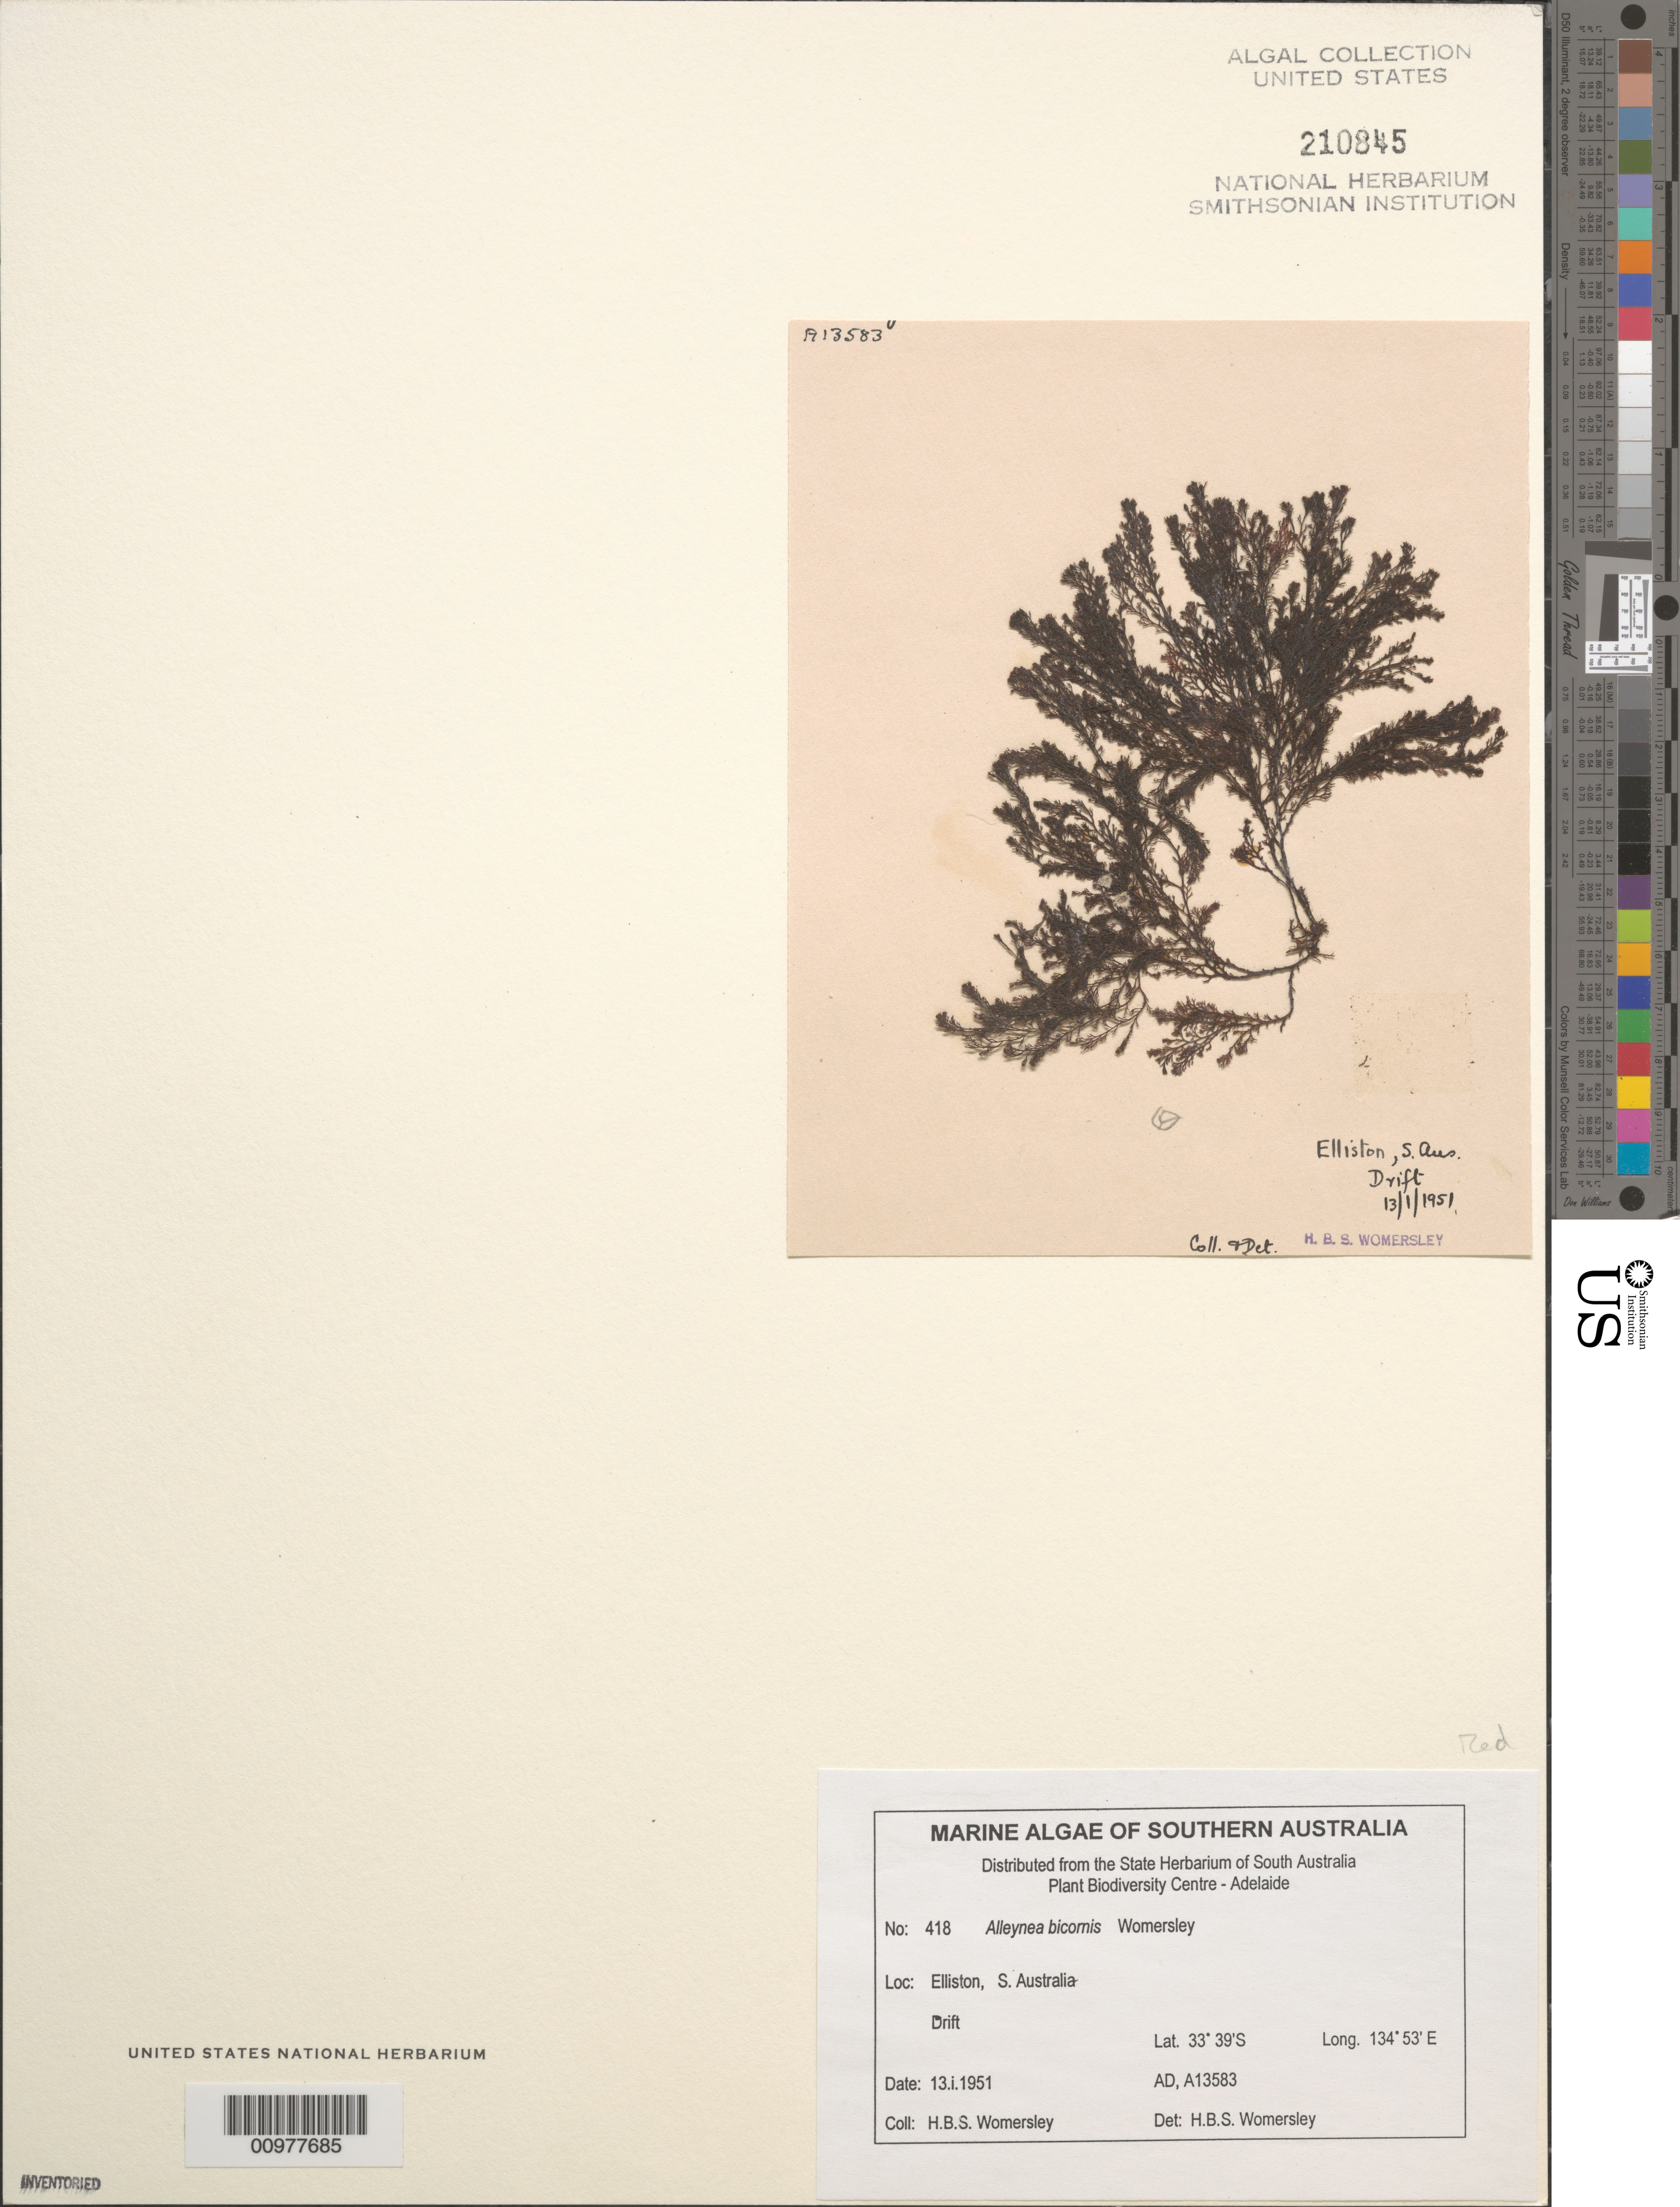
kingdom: Plantae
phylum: Rhodophyta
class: Florideophyceae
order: Ceramiales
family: Rhodomelaceae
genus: Alleynea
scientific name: Alleynea bicornis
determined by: Womersley, H. B. S.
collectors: H. B. S. Womersley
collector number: AD A13583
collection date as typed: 13 Jan 1951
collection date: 1951-01-13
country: Australia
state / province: South Australia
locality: Elliston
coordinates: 33 39'S, 134 53'E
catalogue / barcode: US 210845